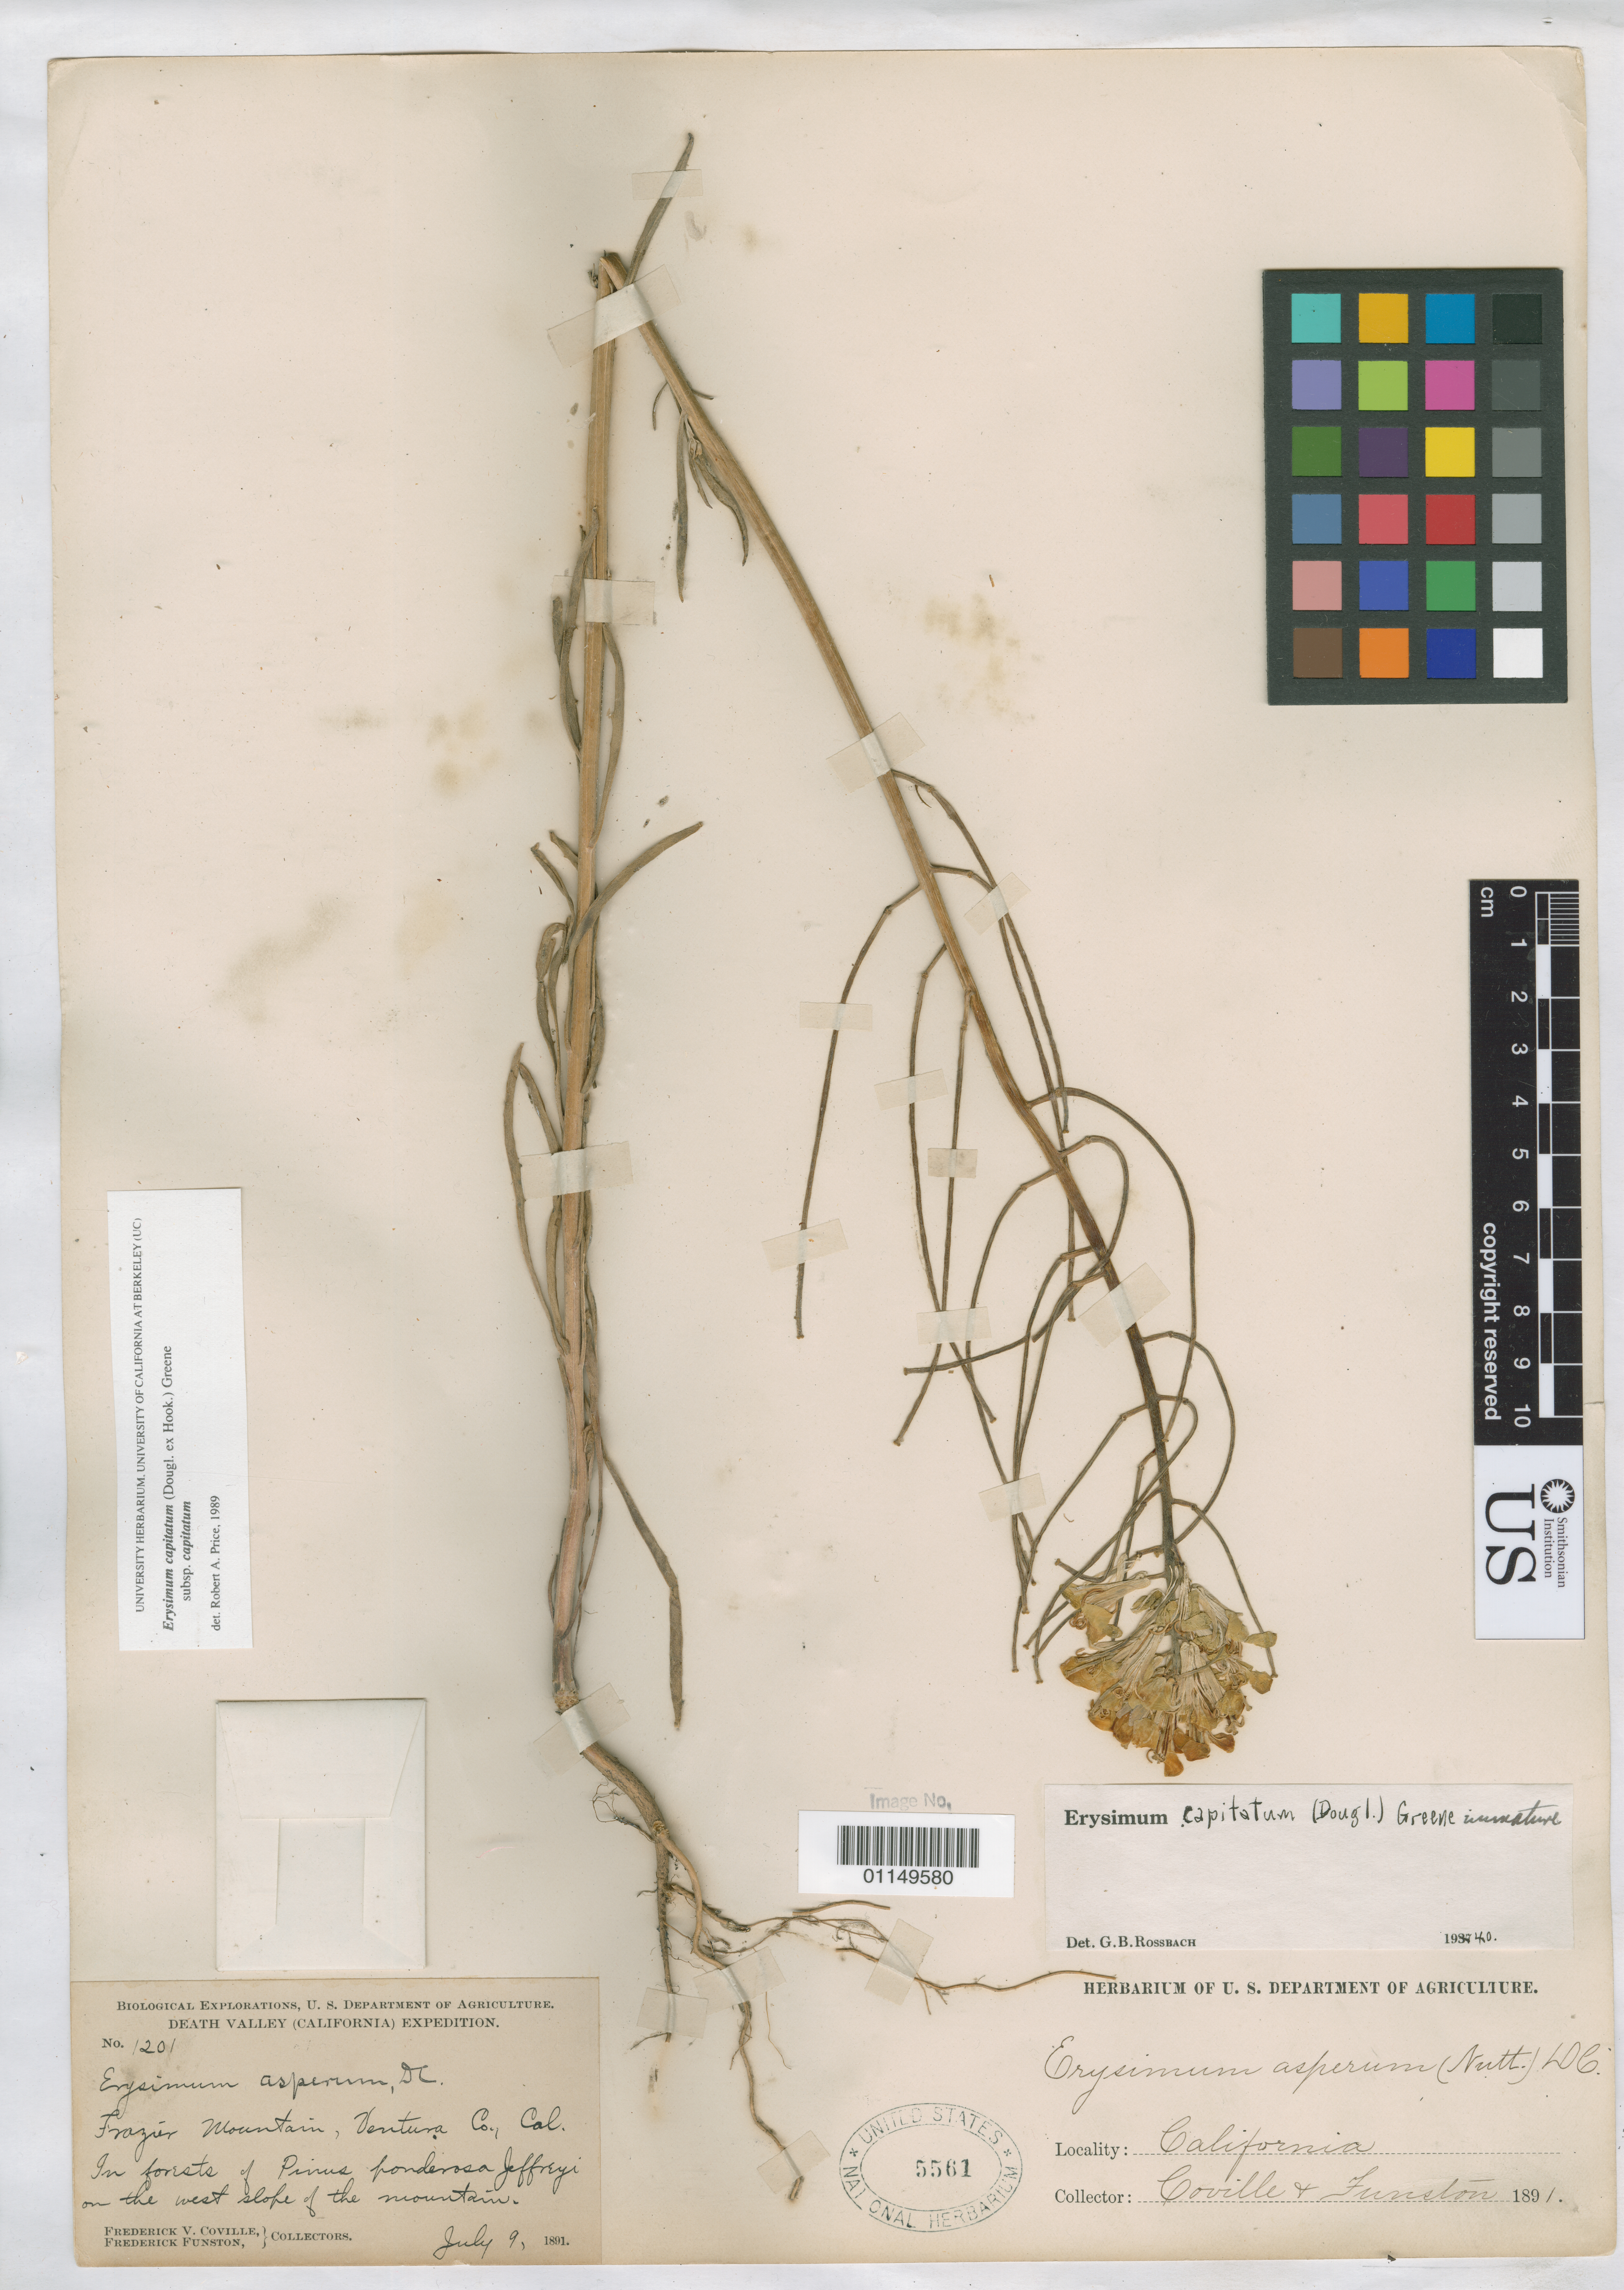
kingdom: Plantae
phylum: Tracheophyta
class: Magnoliopsida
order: Brassicales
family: Brassicaceae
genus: Erysimum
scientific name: Erysimum capitatum subsp. capitatum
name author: (Douglas ex Hook.) Greene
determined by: Price, R.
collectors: F. V. Coville & F. Funston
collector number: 1201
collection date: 1891-07-09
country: United States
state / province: California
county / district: Ventura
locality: Frazer Mt.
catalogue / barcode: US 5561